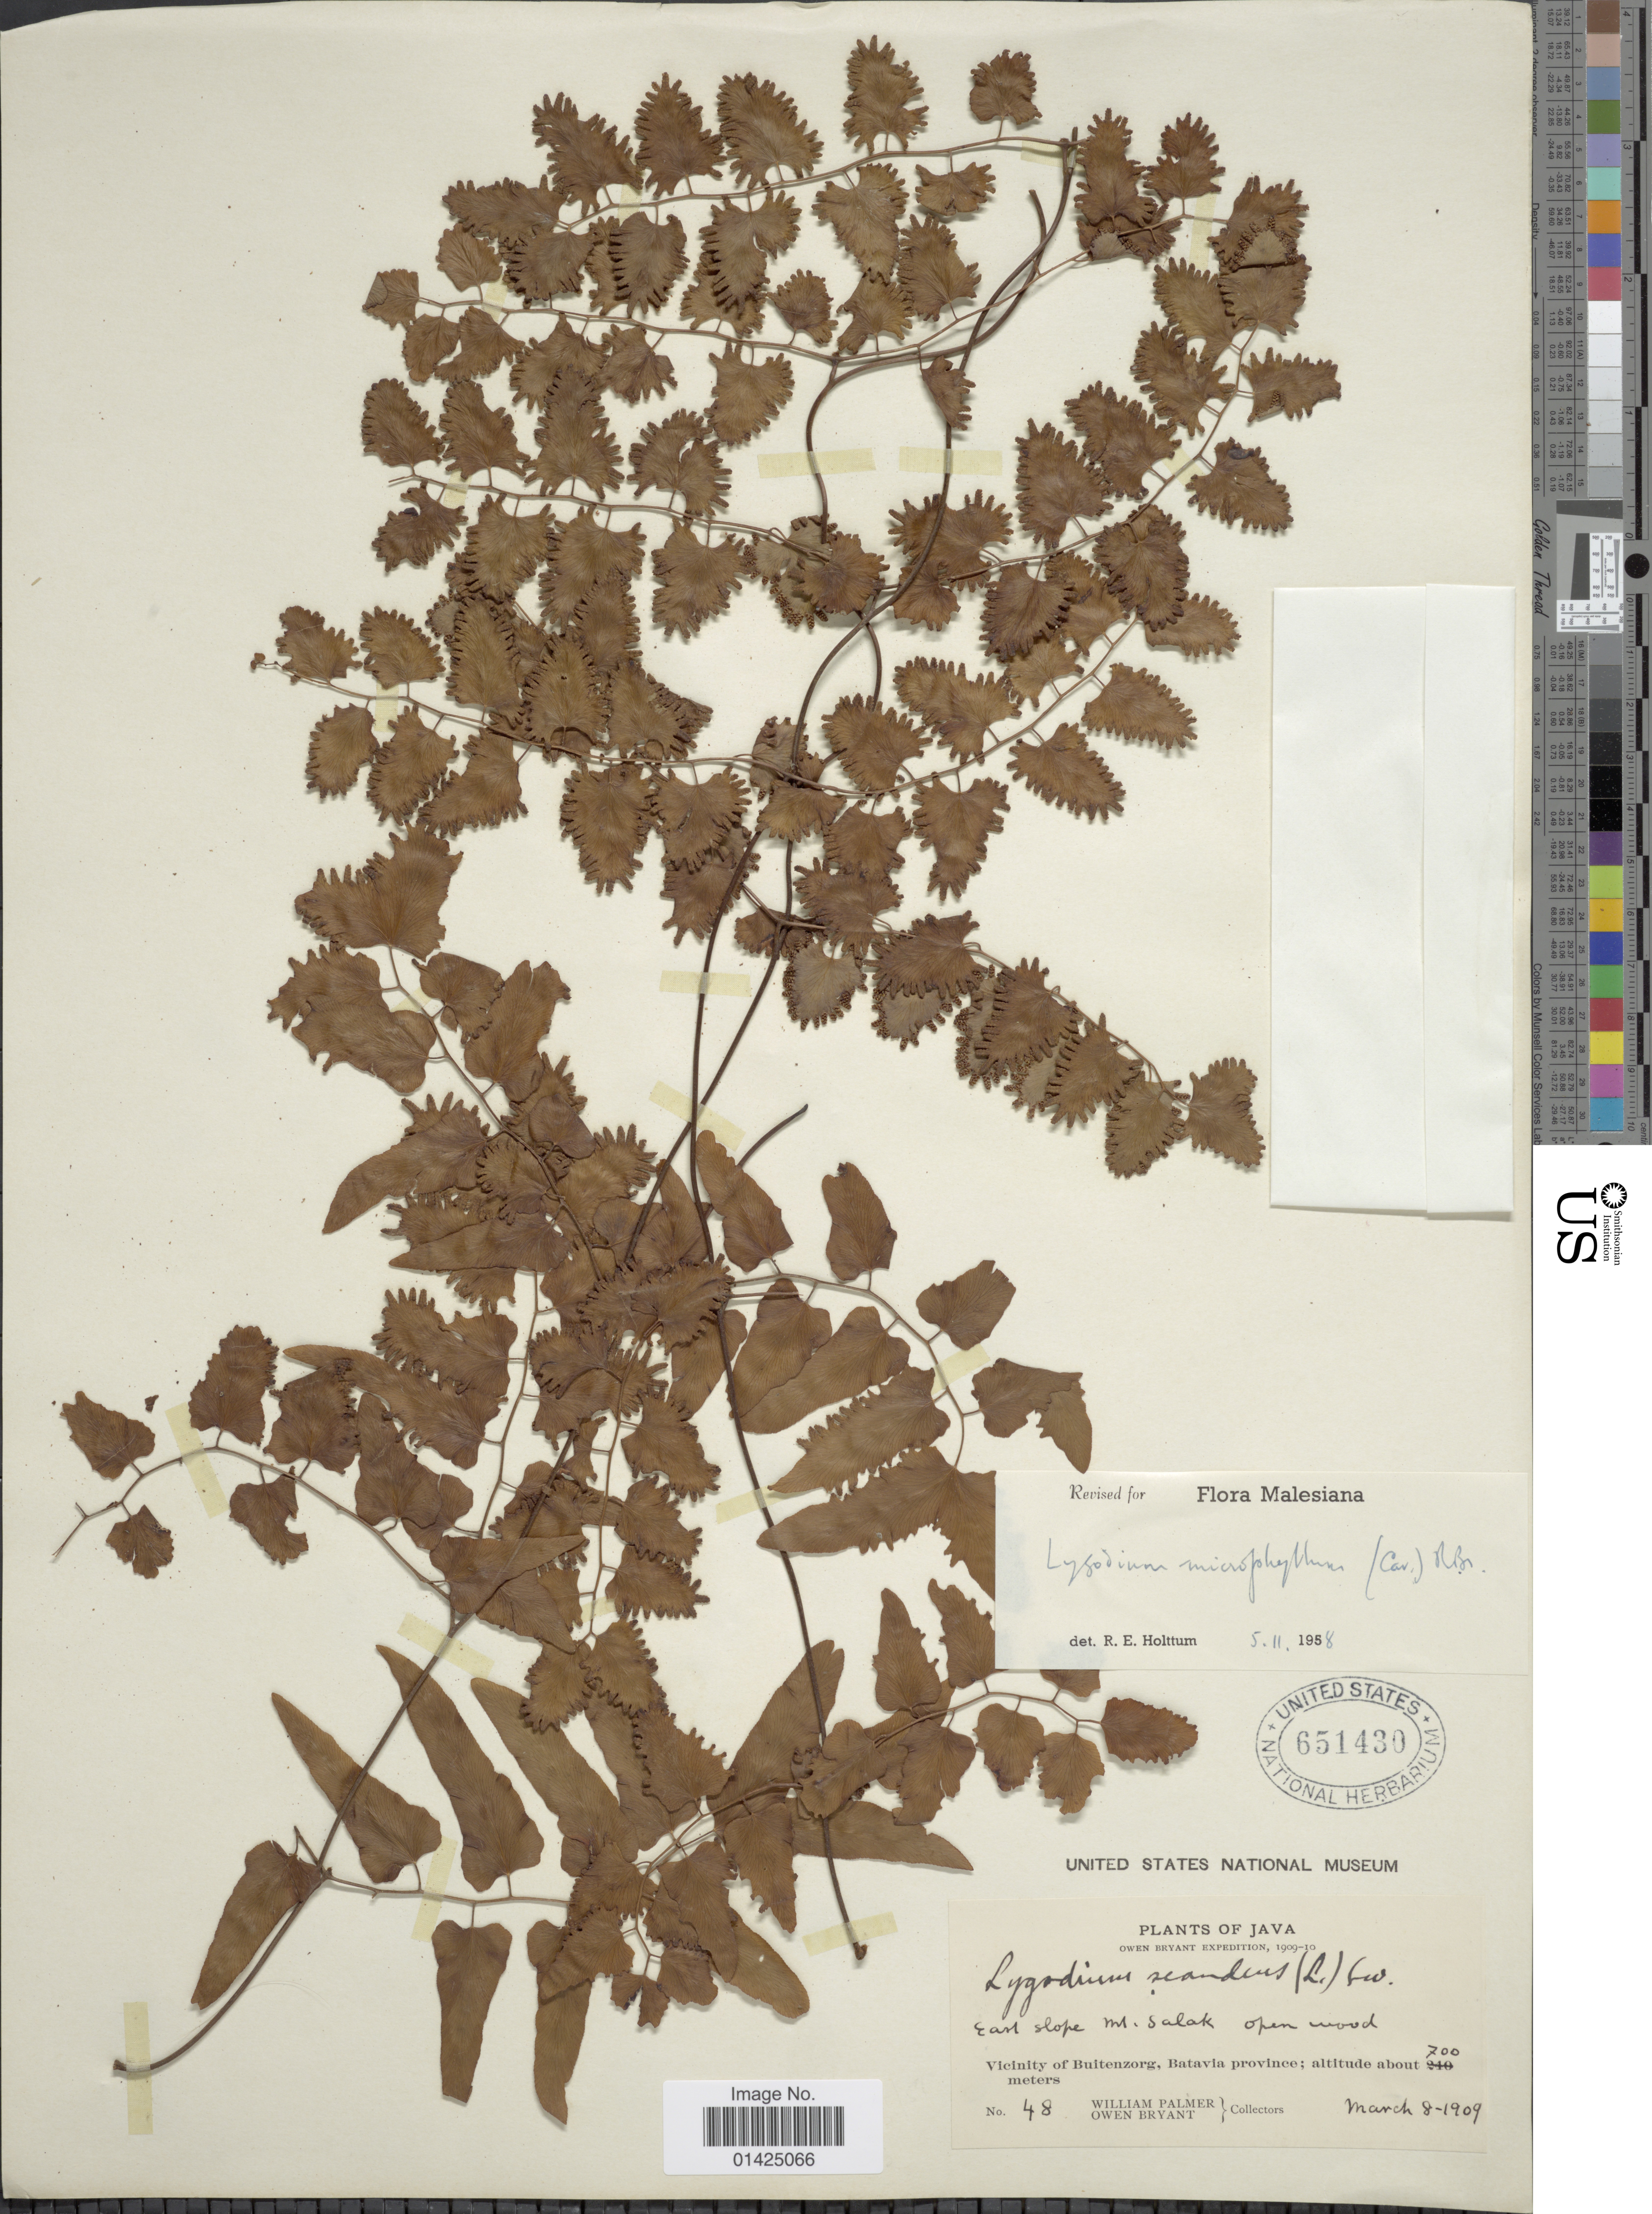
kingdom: Plantae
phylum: Tracheophyta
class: Polypodiopsida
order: Schizaeales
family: Lygodiaceae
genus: Lygodium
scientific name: Lygodium microphyllum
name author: (Cav.) R. Br.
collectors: W. Palmer & O. Bryant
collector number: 48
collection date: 1909-03-08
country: Indonesia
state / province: Java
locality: East slope Mt. Salak open wood, Vicinity of Buitenzorg, Batavia province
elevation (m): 700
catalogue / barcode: US 651430